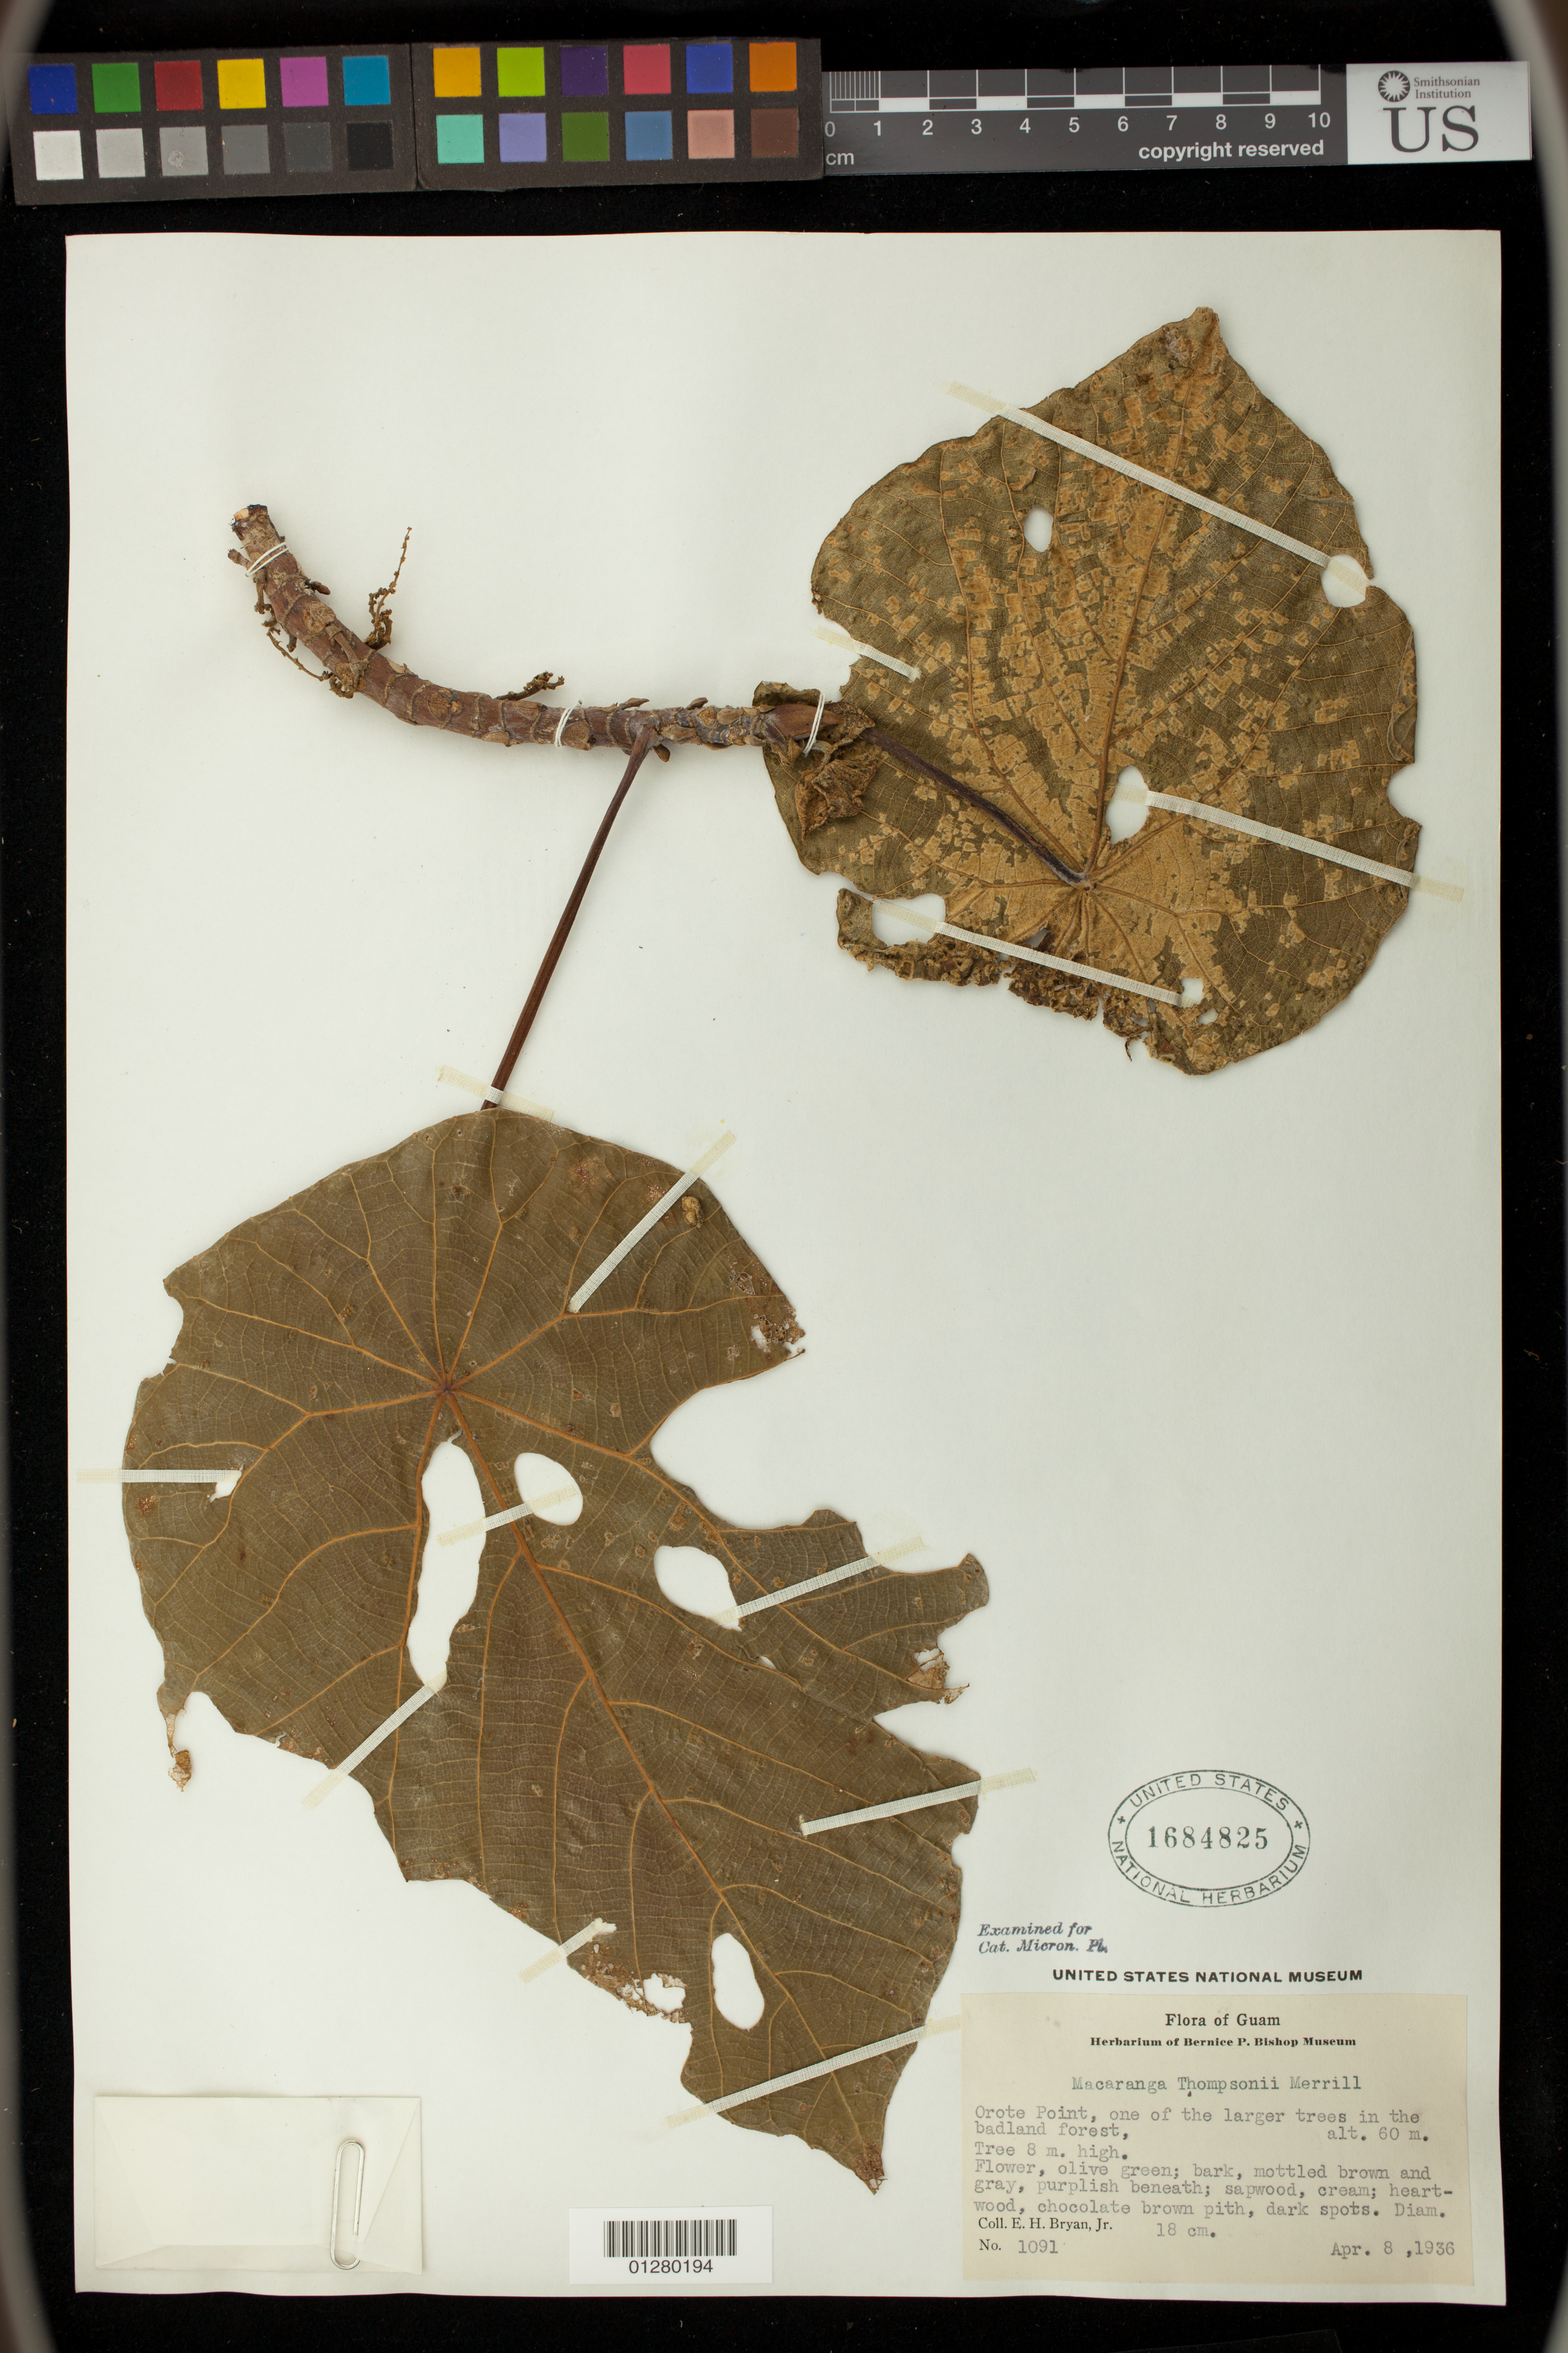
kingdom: Plantae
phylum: Tracheophyta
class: Magnoliopsida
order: Malpighiales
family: Euphorbiaceae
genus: Macaranga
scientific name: Macaranga thompsonii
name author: Merr.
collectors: E. Bryan Jr.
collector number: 1091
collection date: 1936-04-08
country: Guam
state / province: Santa Rita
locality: Orote Point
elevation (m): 60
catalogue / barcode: US 1684825